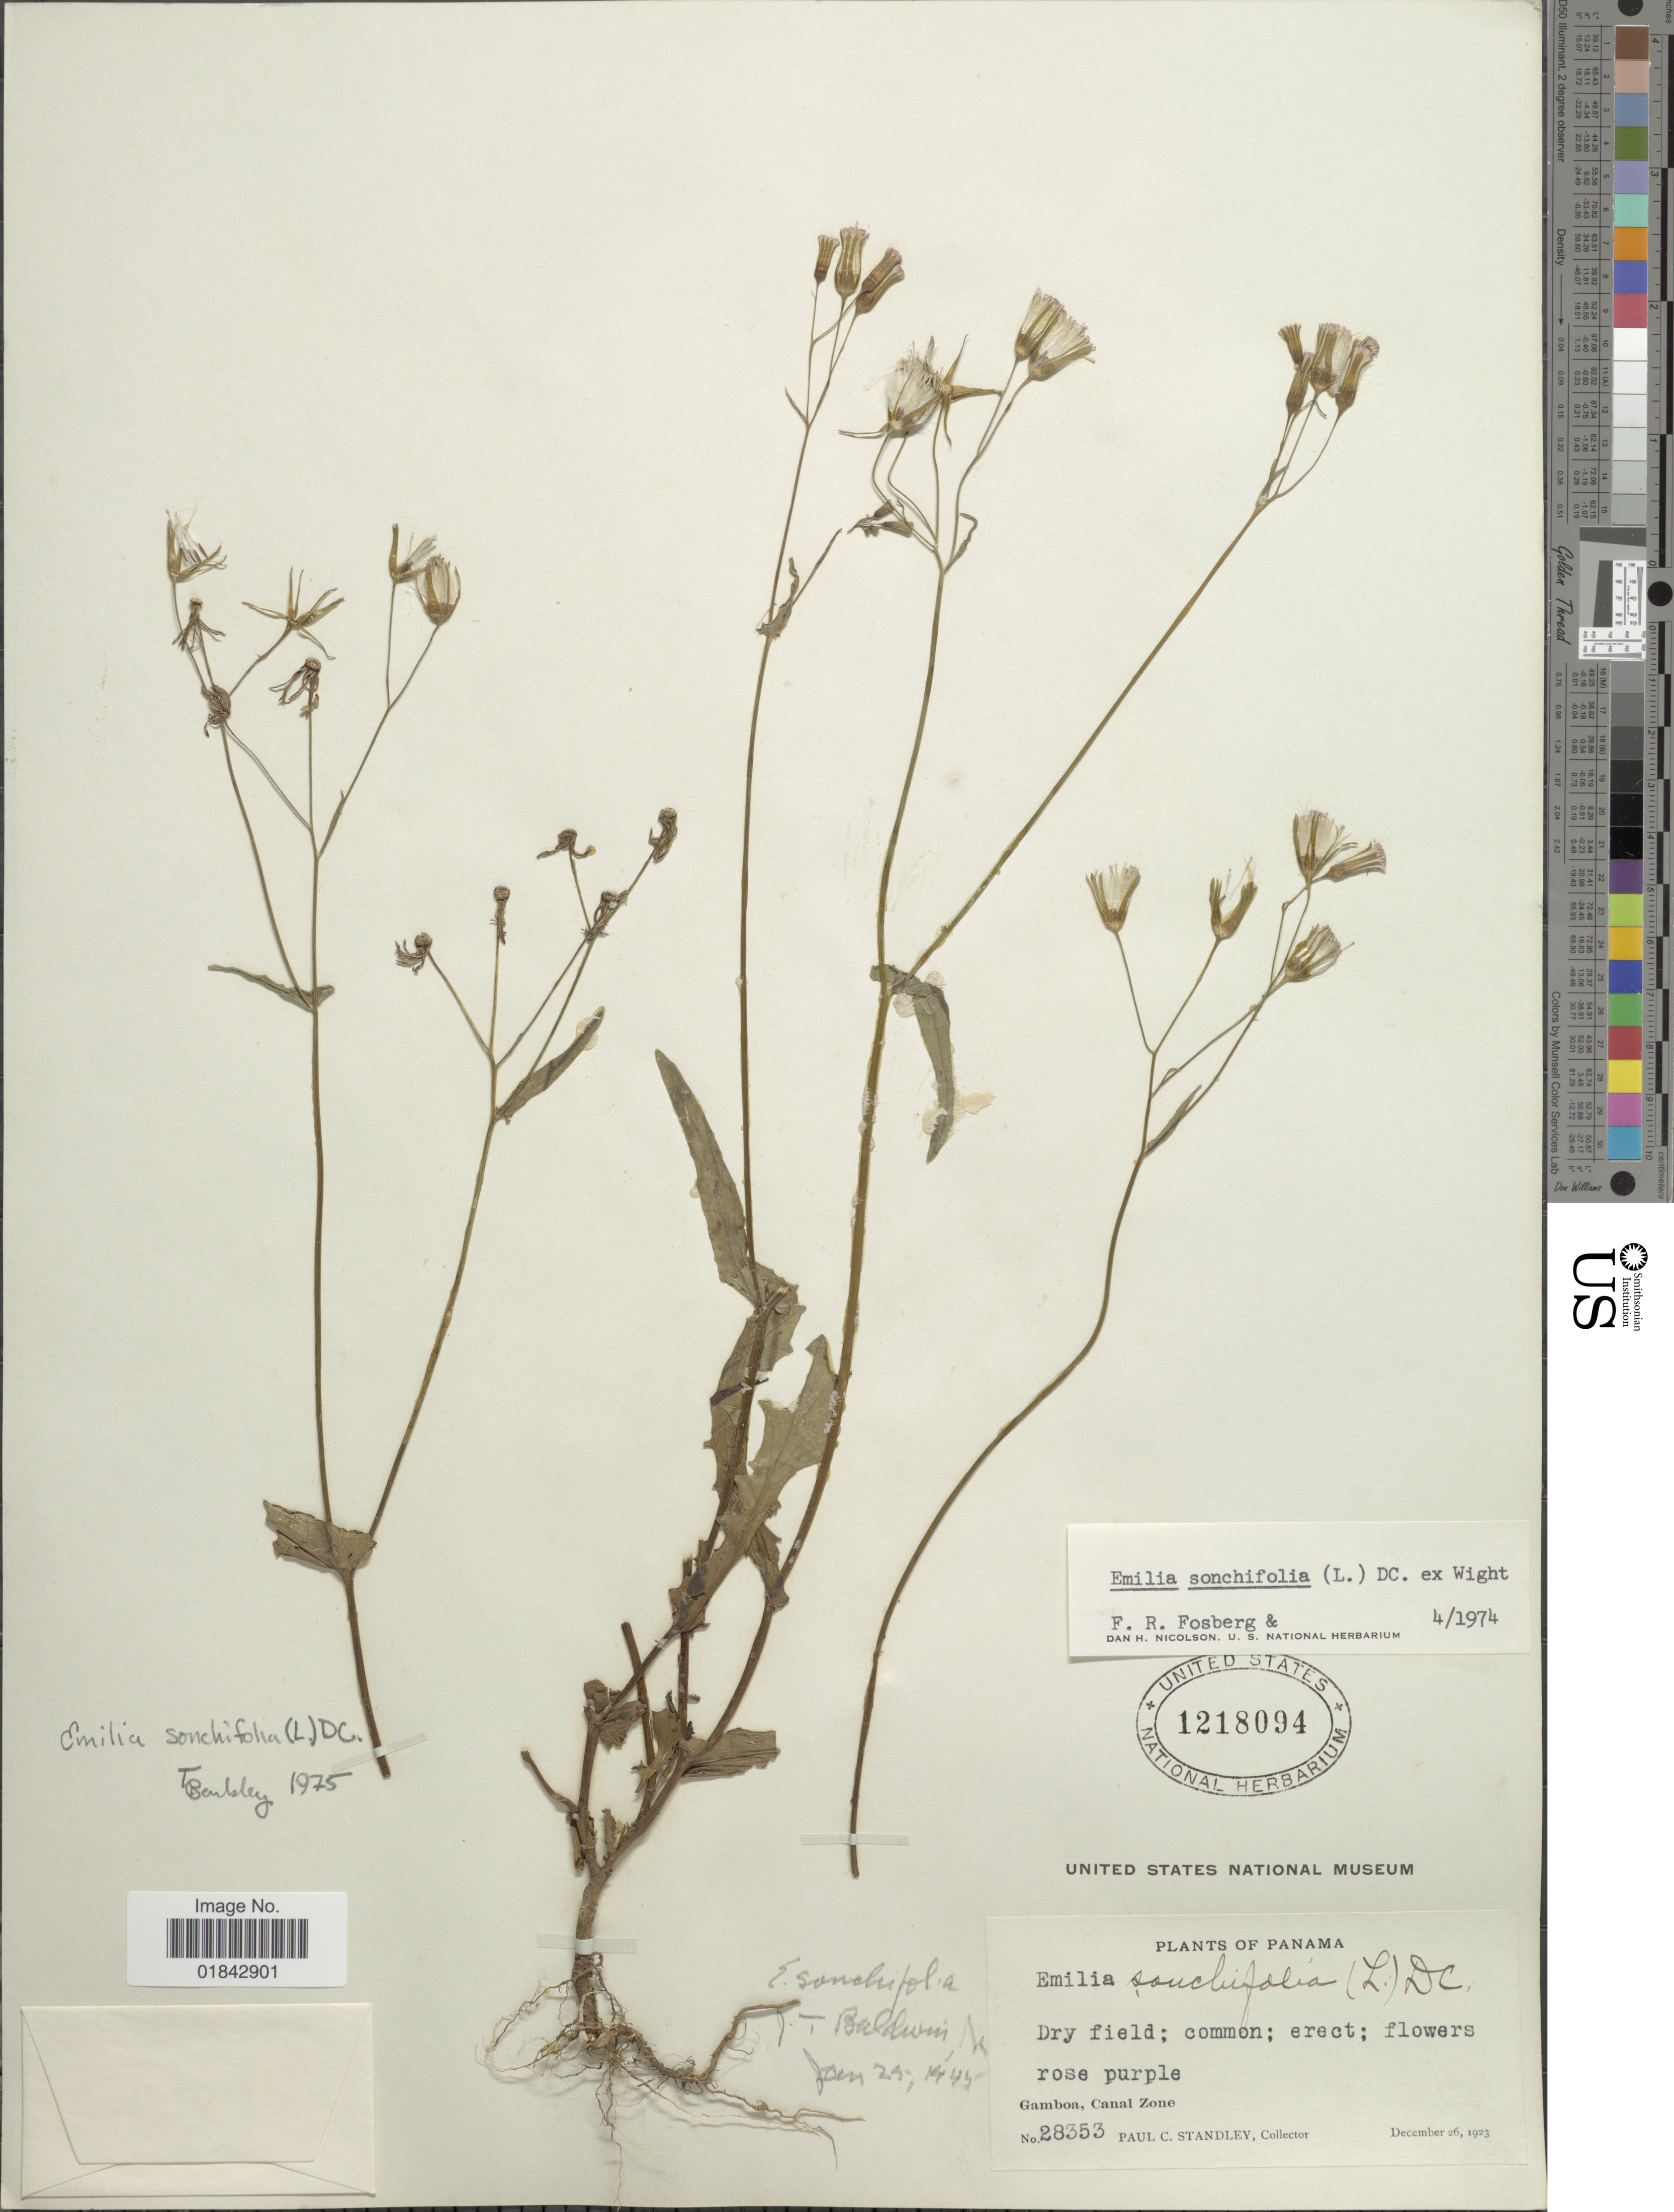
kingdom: Plantae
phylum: Tracheophyta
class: Magnoliopsida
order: Asterales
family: Asteraceae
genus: Emilia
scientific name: Emilia sonchifolia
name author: (L.) DC.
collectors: P. C. Standley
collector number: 28353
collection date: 1923-12-26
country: Panama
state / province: Colón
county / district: Canal Zone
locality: Dry field, Gamboa, Canal Zone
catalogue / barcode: US 1218094